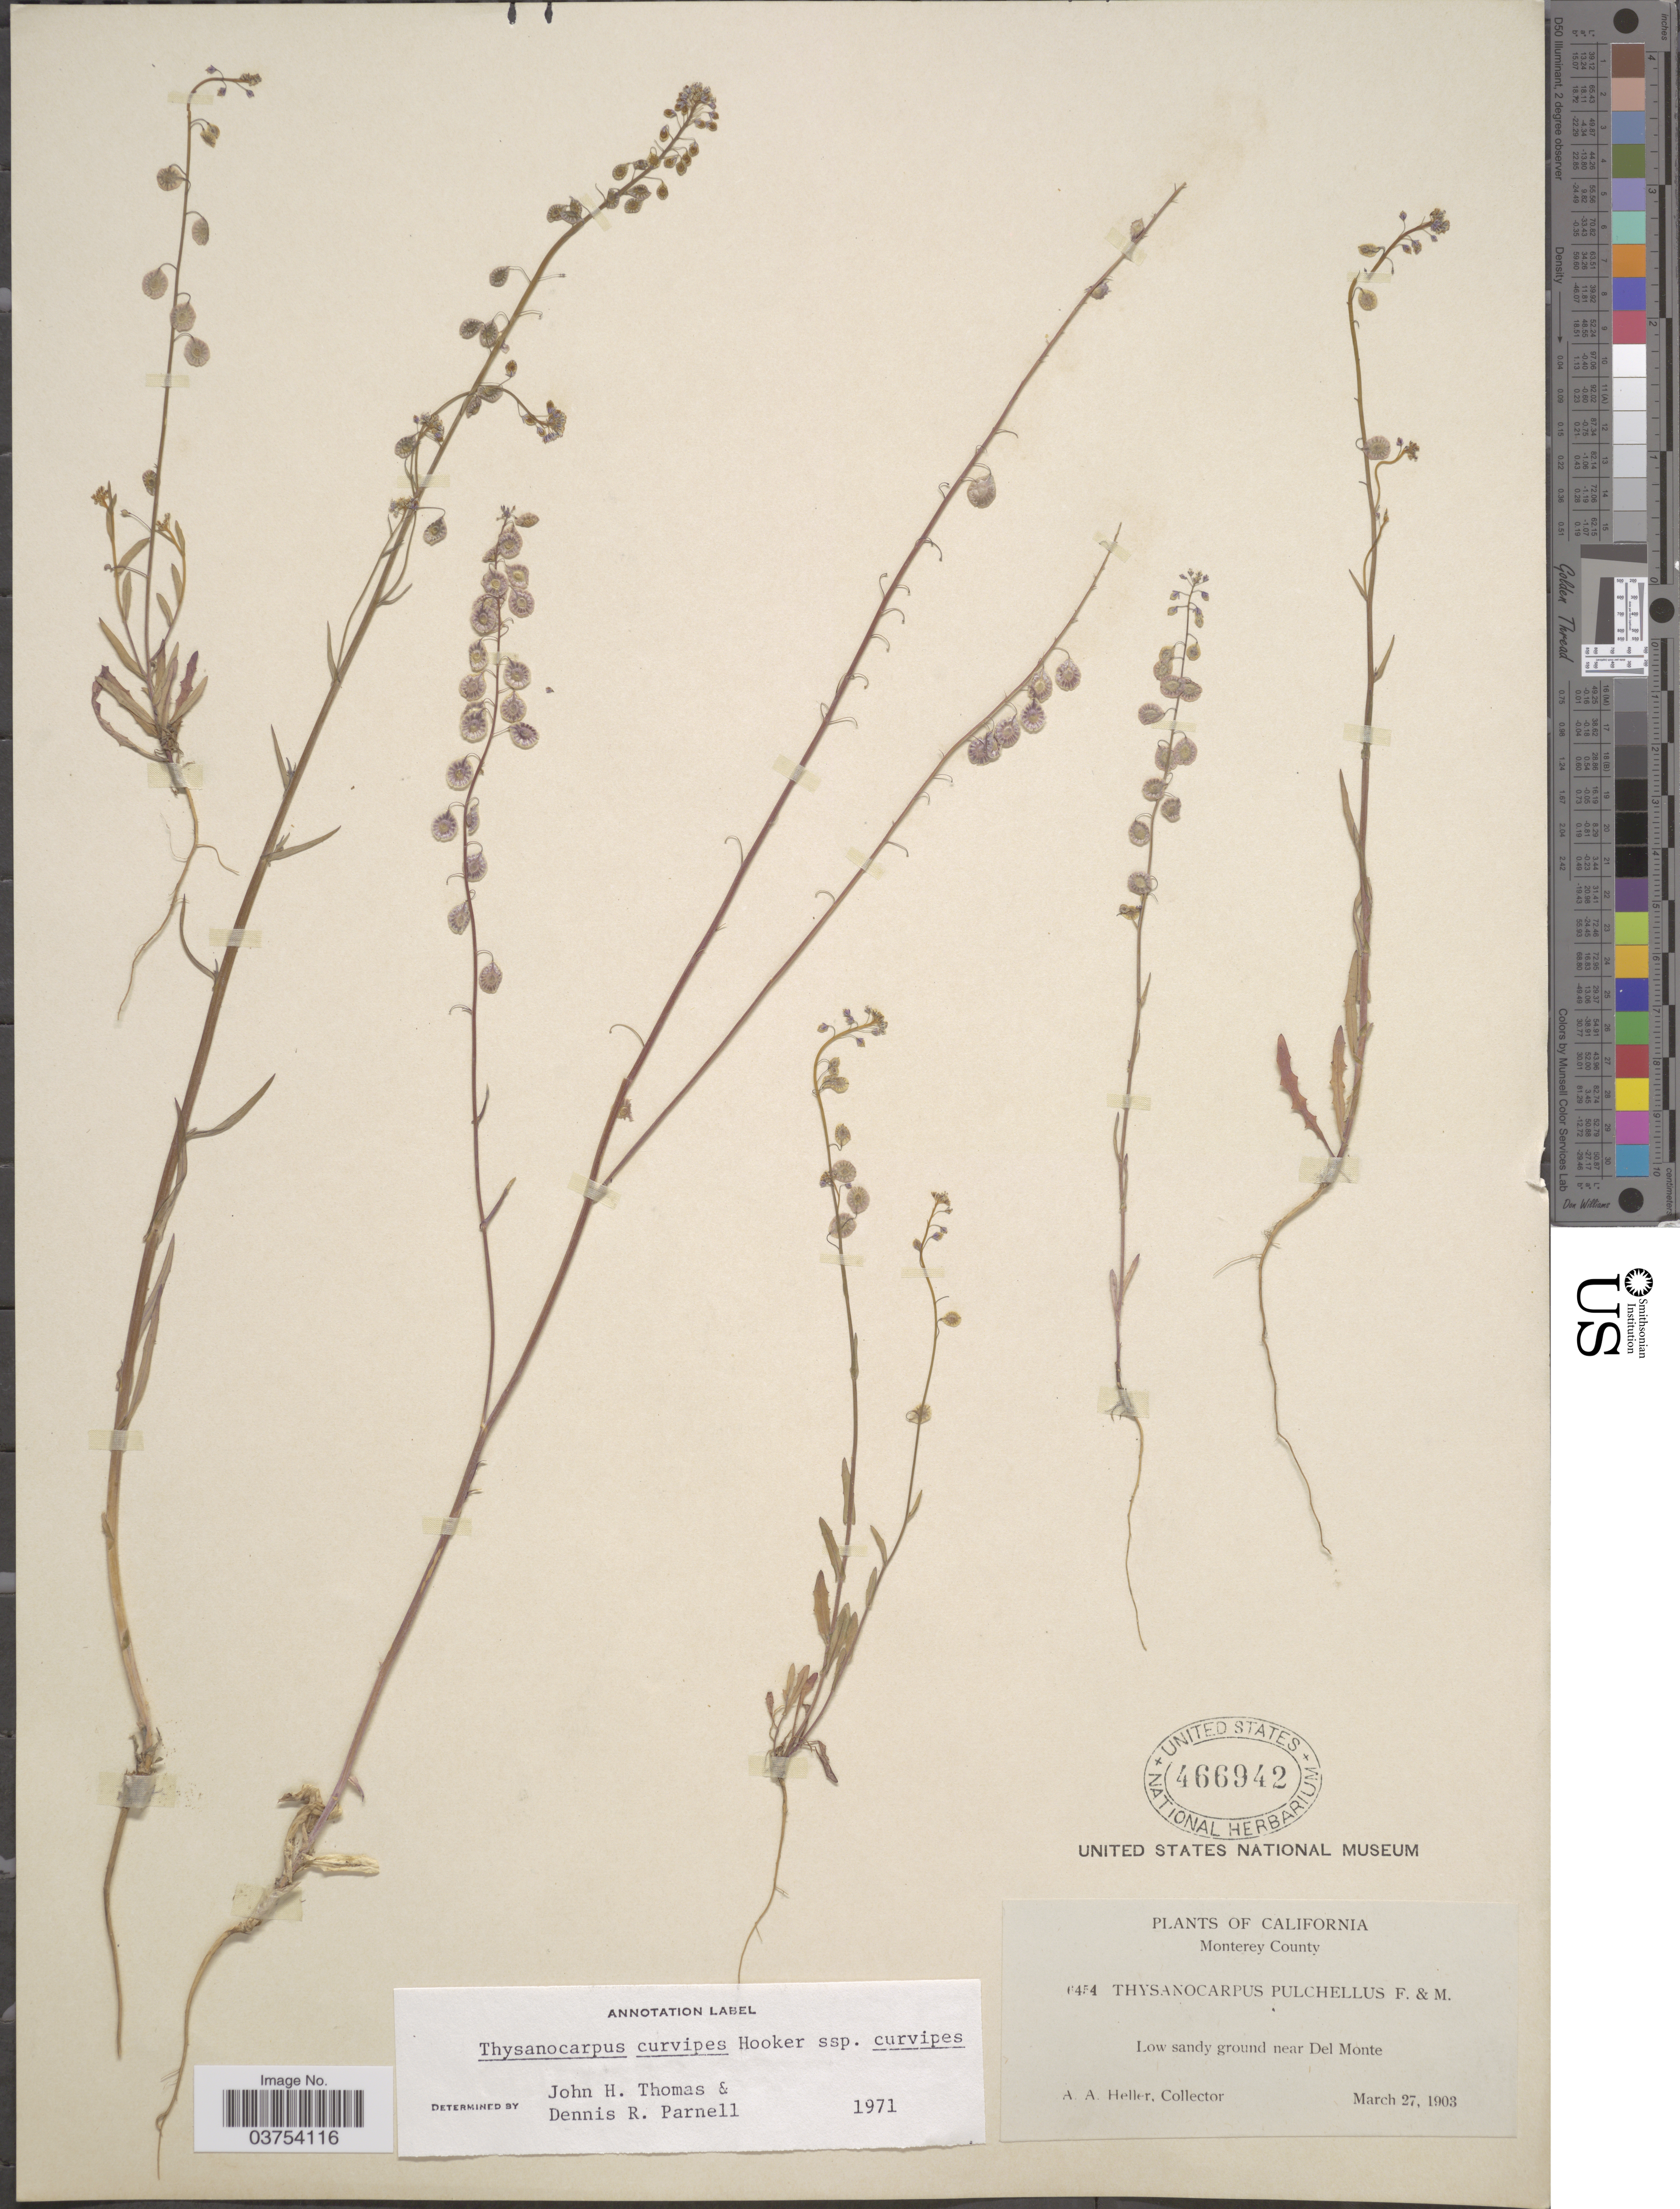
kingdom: Plantae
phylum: Tracheophyta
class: Magnoliopsida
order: Brassicales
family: Brassicaceae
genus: Thysanocarpus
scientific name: Thysanocarpus curvipes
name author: Hook.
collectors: A. A. Heller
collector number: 6454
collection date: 1903-03-27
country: United States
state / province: California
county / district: Monterey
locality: Monterey County. Low sandy ground near Del Monte.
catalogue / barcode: US 466942